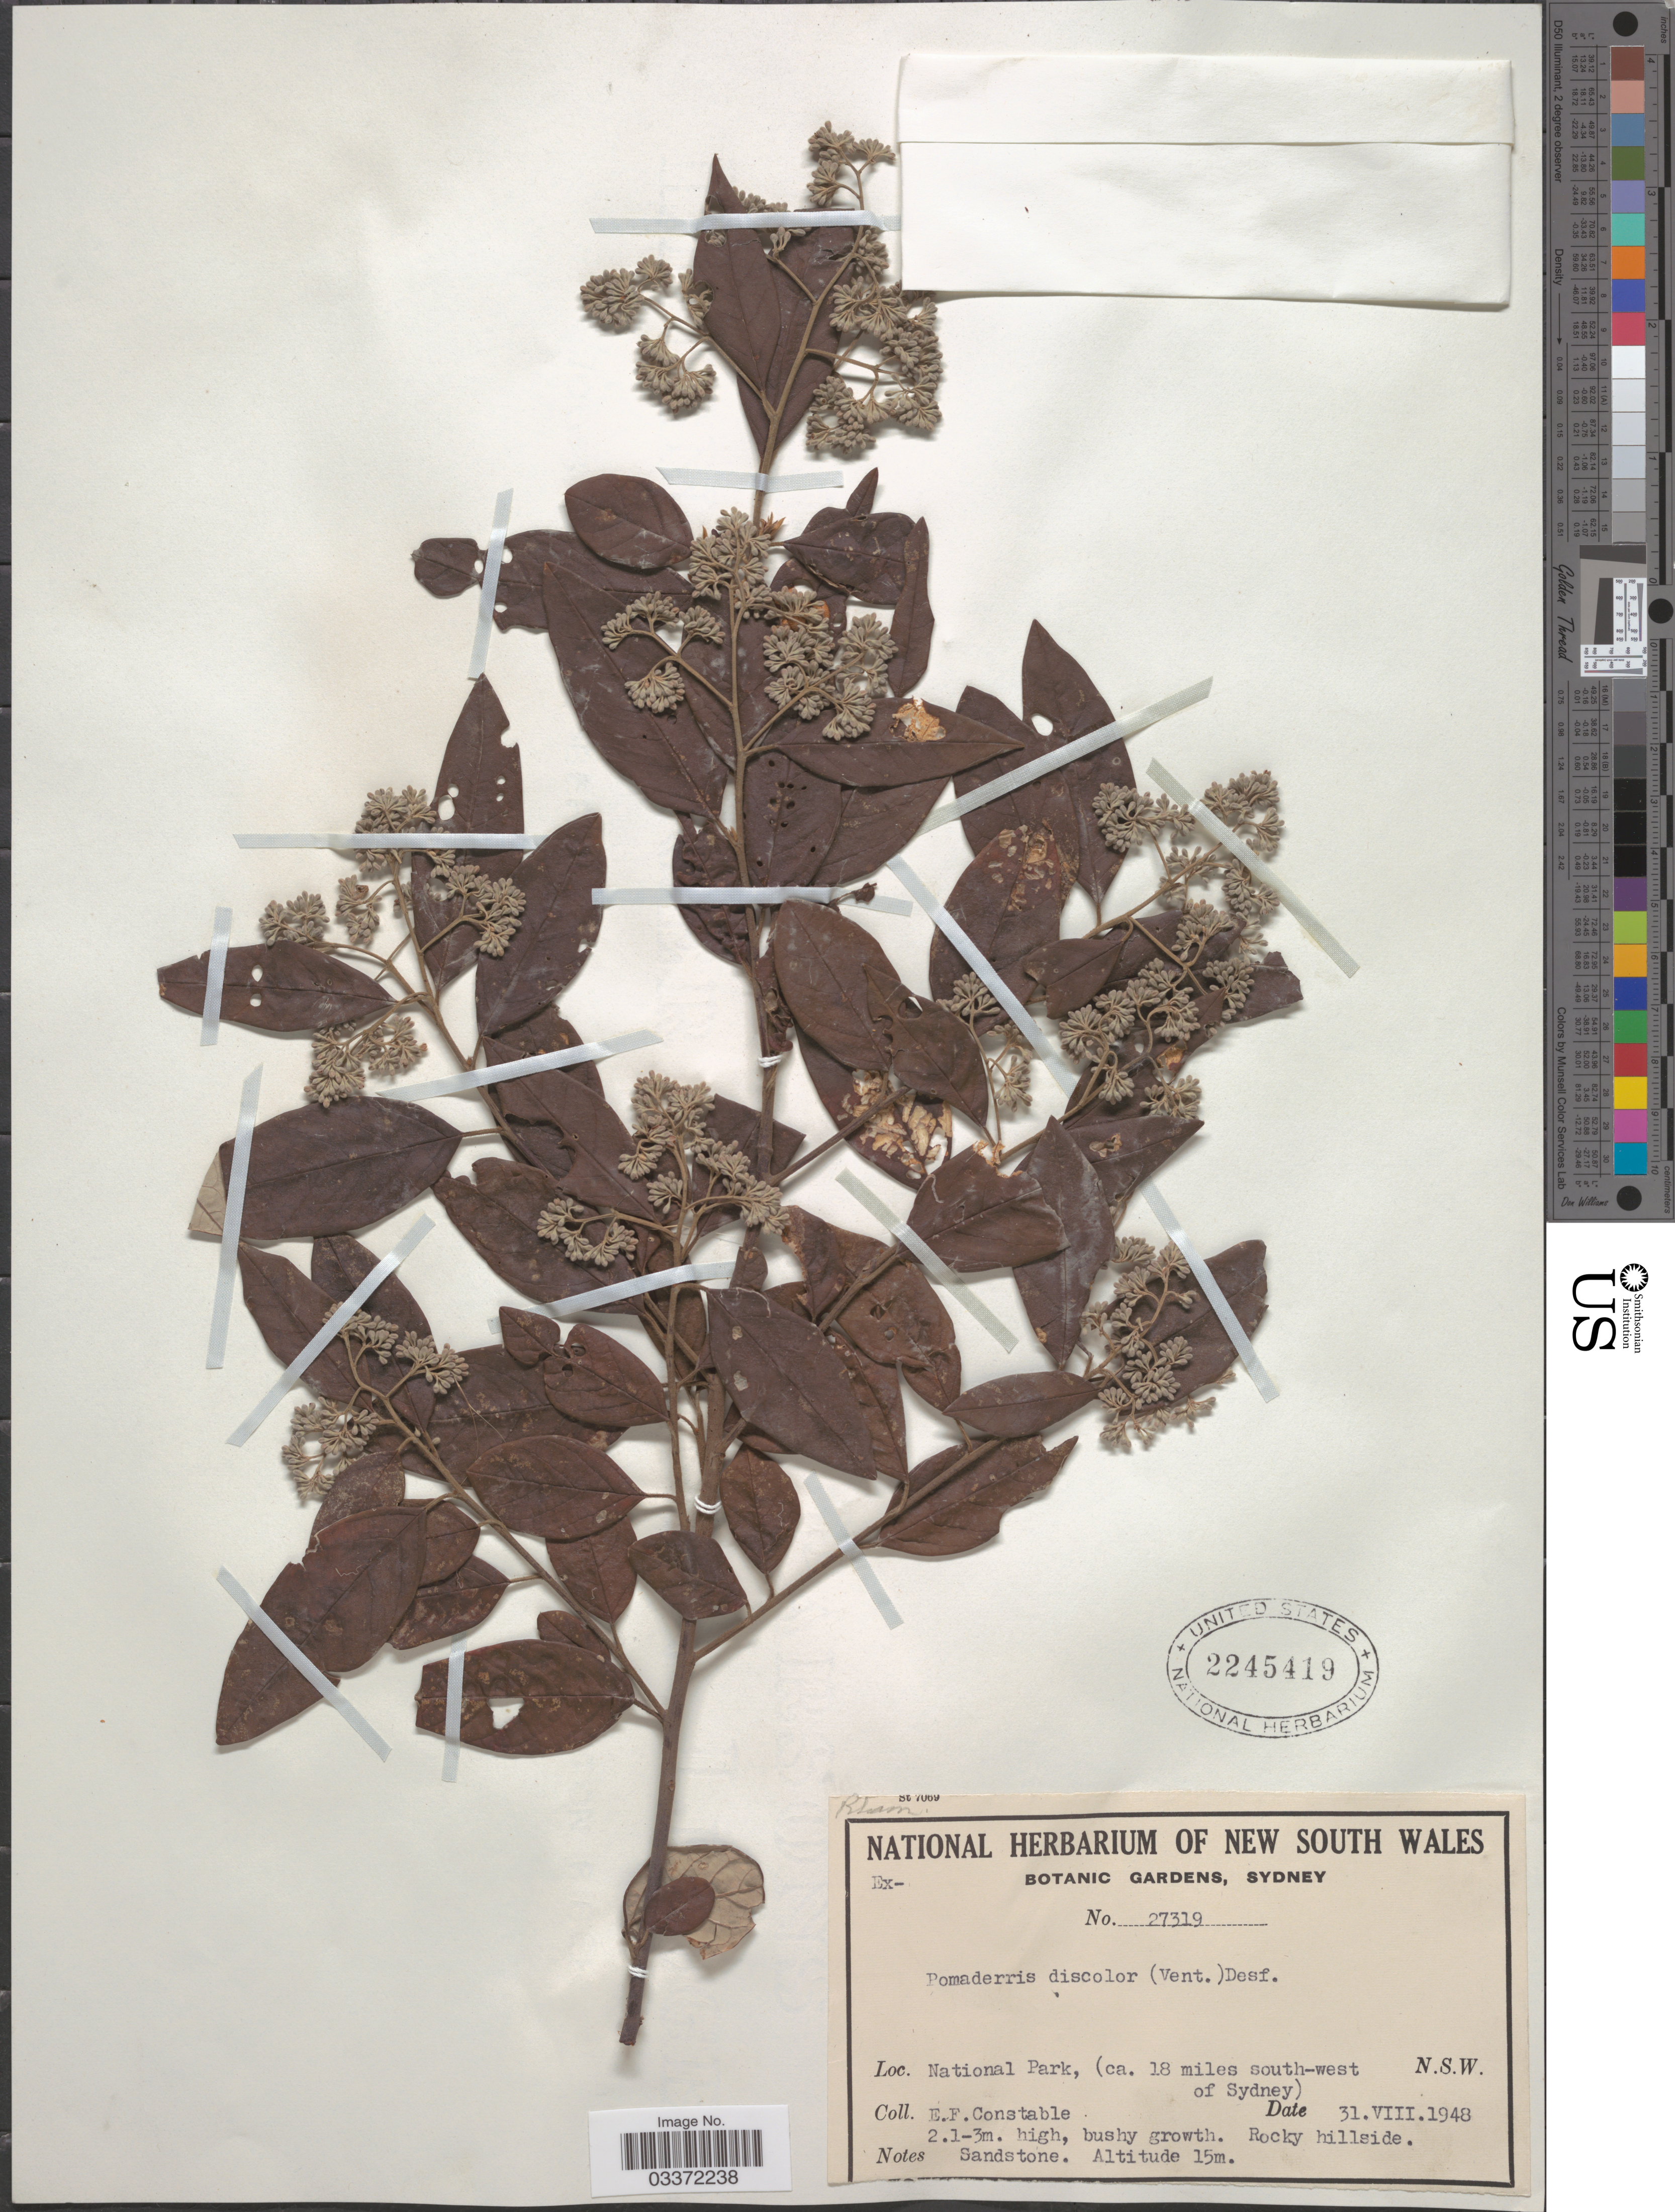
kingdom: Plantae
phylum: Tracheophyta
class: Magnoliopsida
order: Rosales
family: Rhamnaceae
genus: Pomaderris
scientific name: Pomaderris discolor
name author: DC.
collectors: E. F. Constable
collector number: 27319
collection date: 1948-08-31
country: Australia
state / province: New South Wales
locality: National Park, (ca. 18 miles south-west of Sydney).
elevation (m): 15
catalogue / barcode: US 2245419